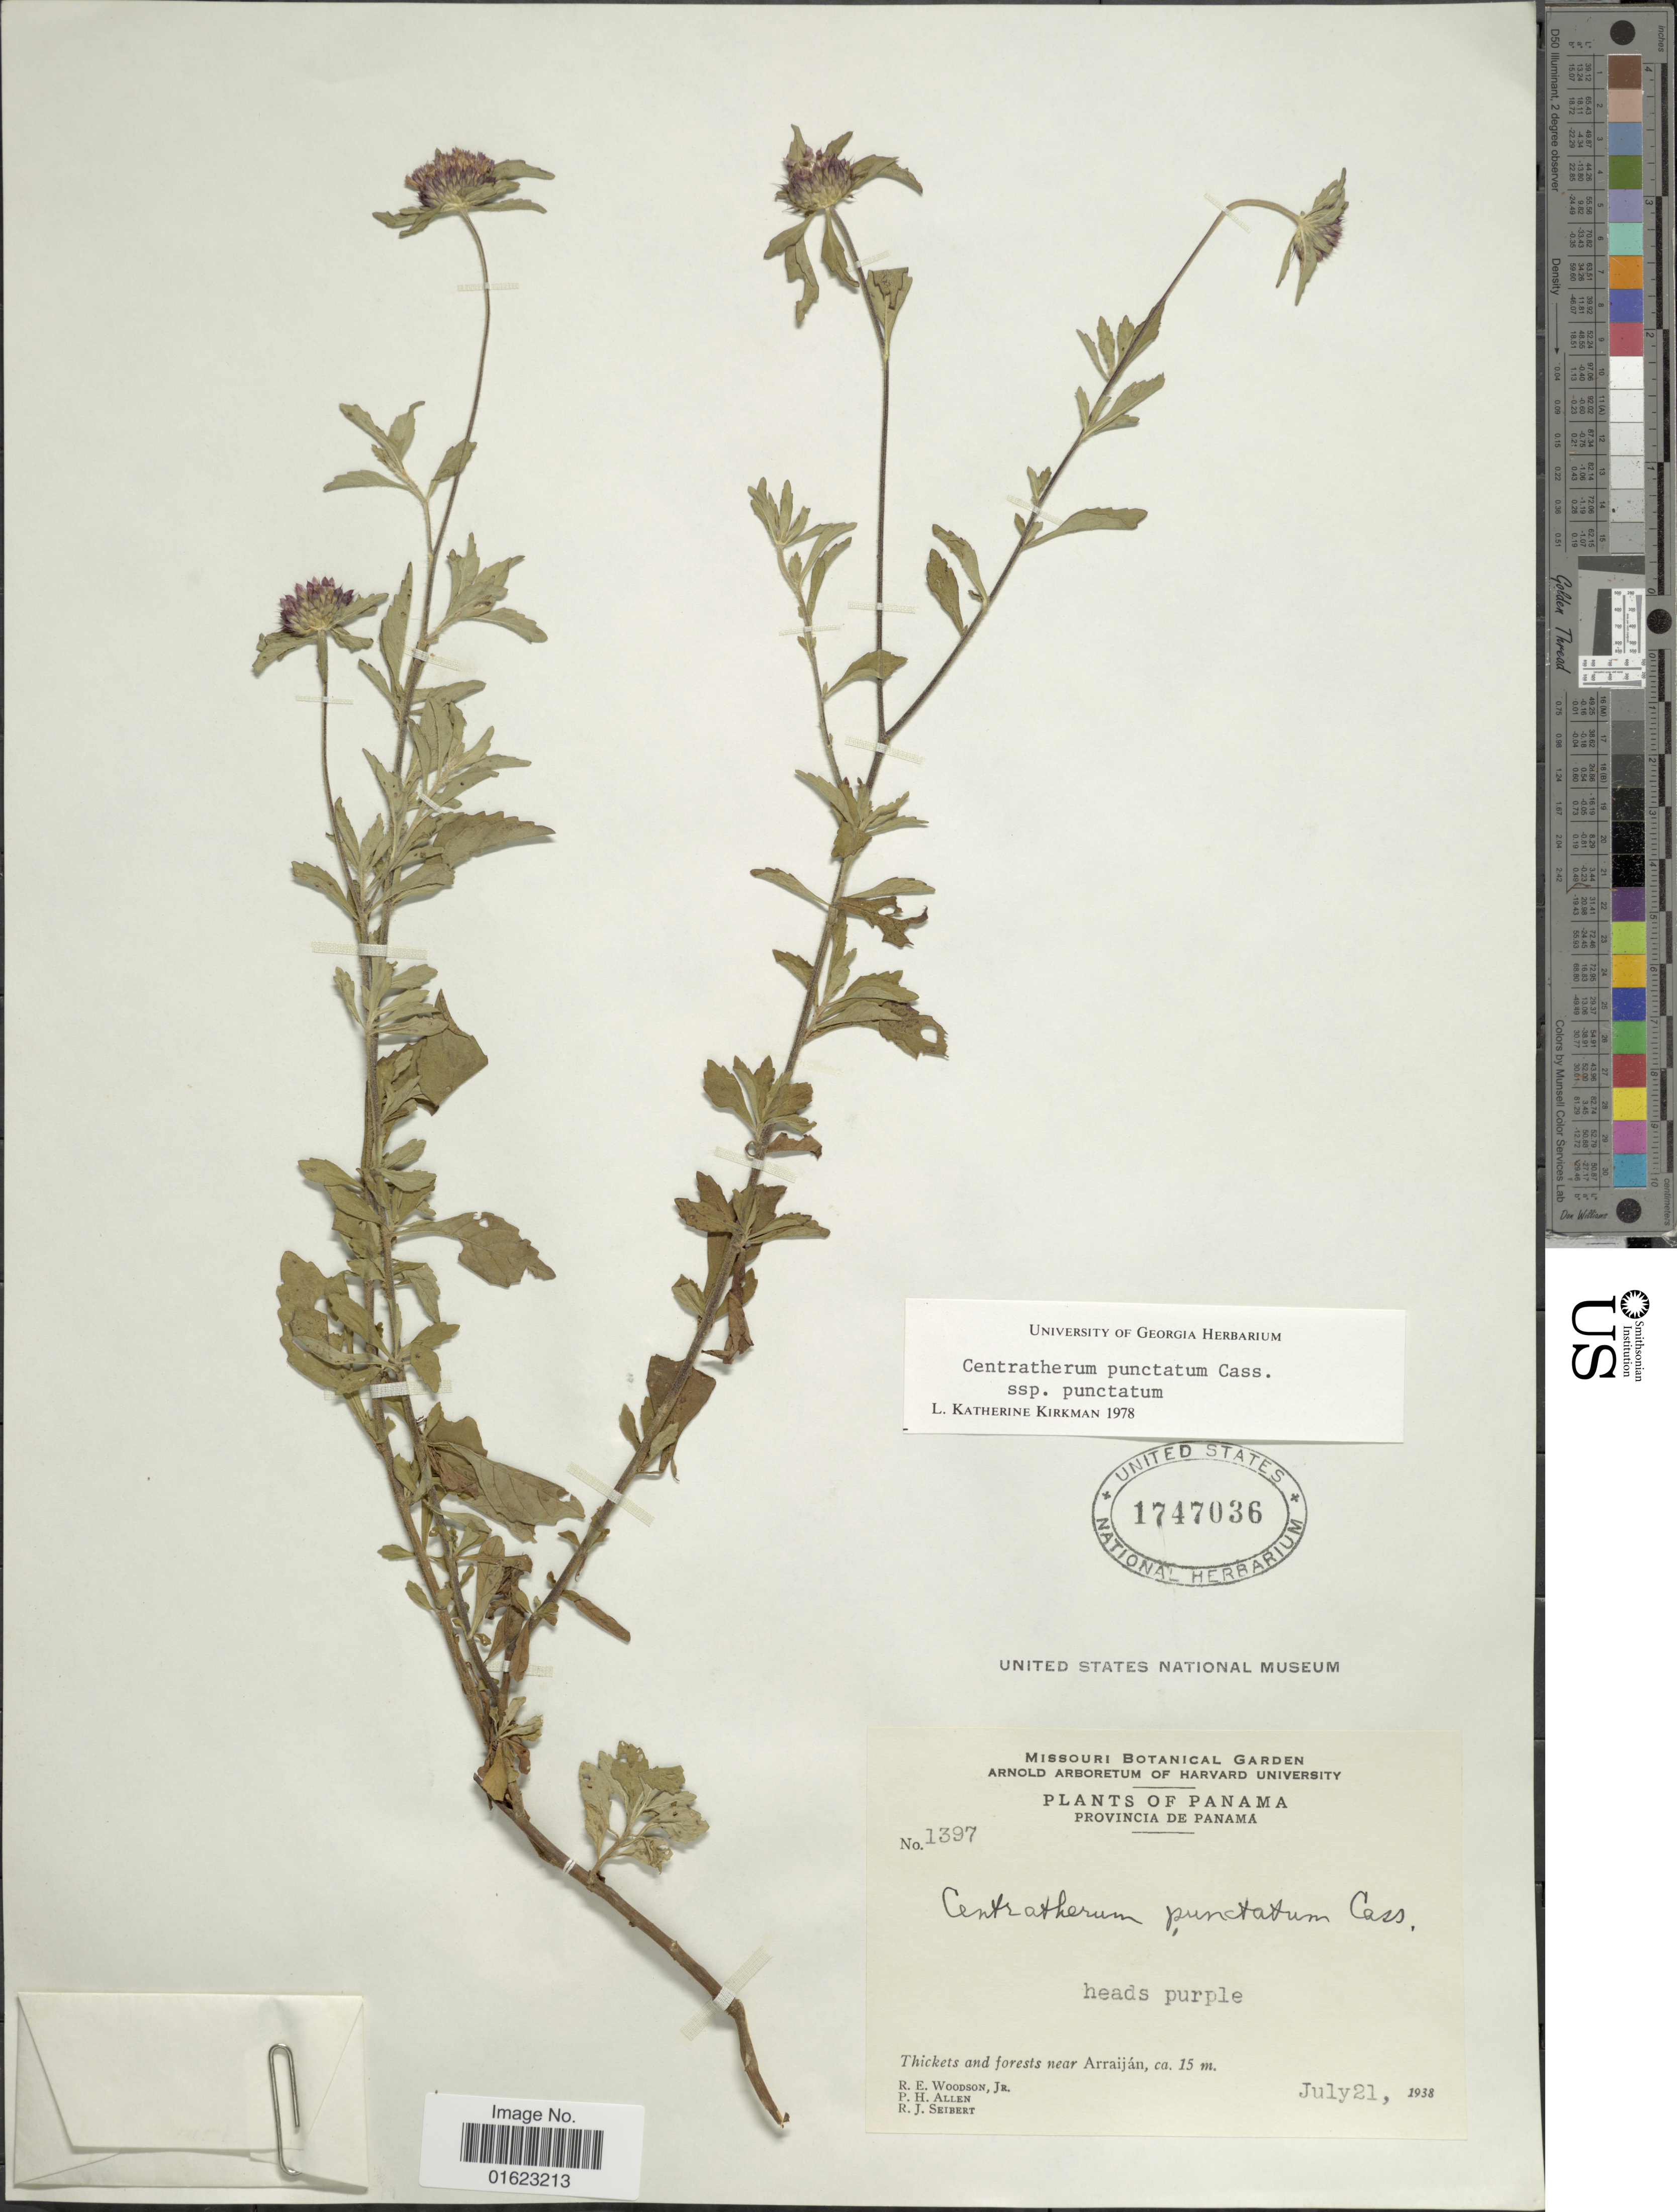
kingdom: Plantae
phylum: Tracheophyta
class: Magnoliopsida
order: Asterales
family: Asteraceae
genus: Centratherum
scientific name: Centratherum punctatum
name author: Cass.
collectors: R. E. Woodson, P. H. Allen & R. J. Seibert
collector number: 1397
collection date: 1938-07-21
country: Panama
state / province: Panamá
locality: Provincia de Panama. Thickets and forests near Arraijan.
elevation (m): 15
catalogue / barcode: US 1747036